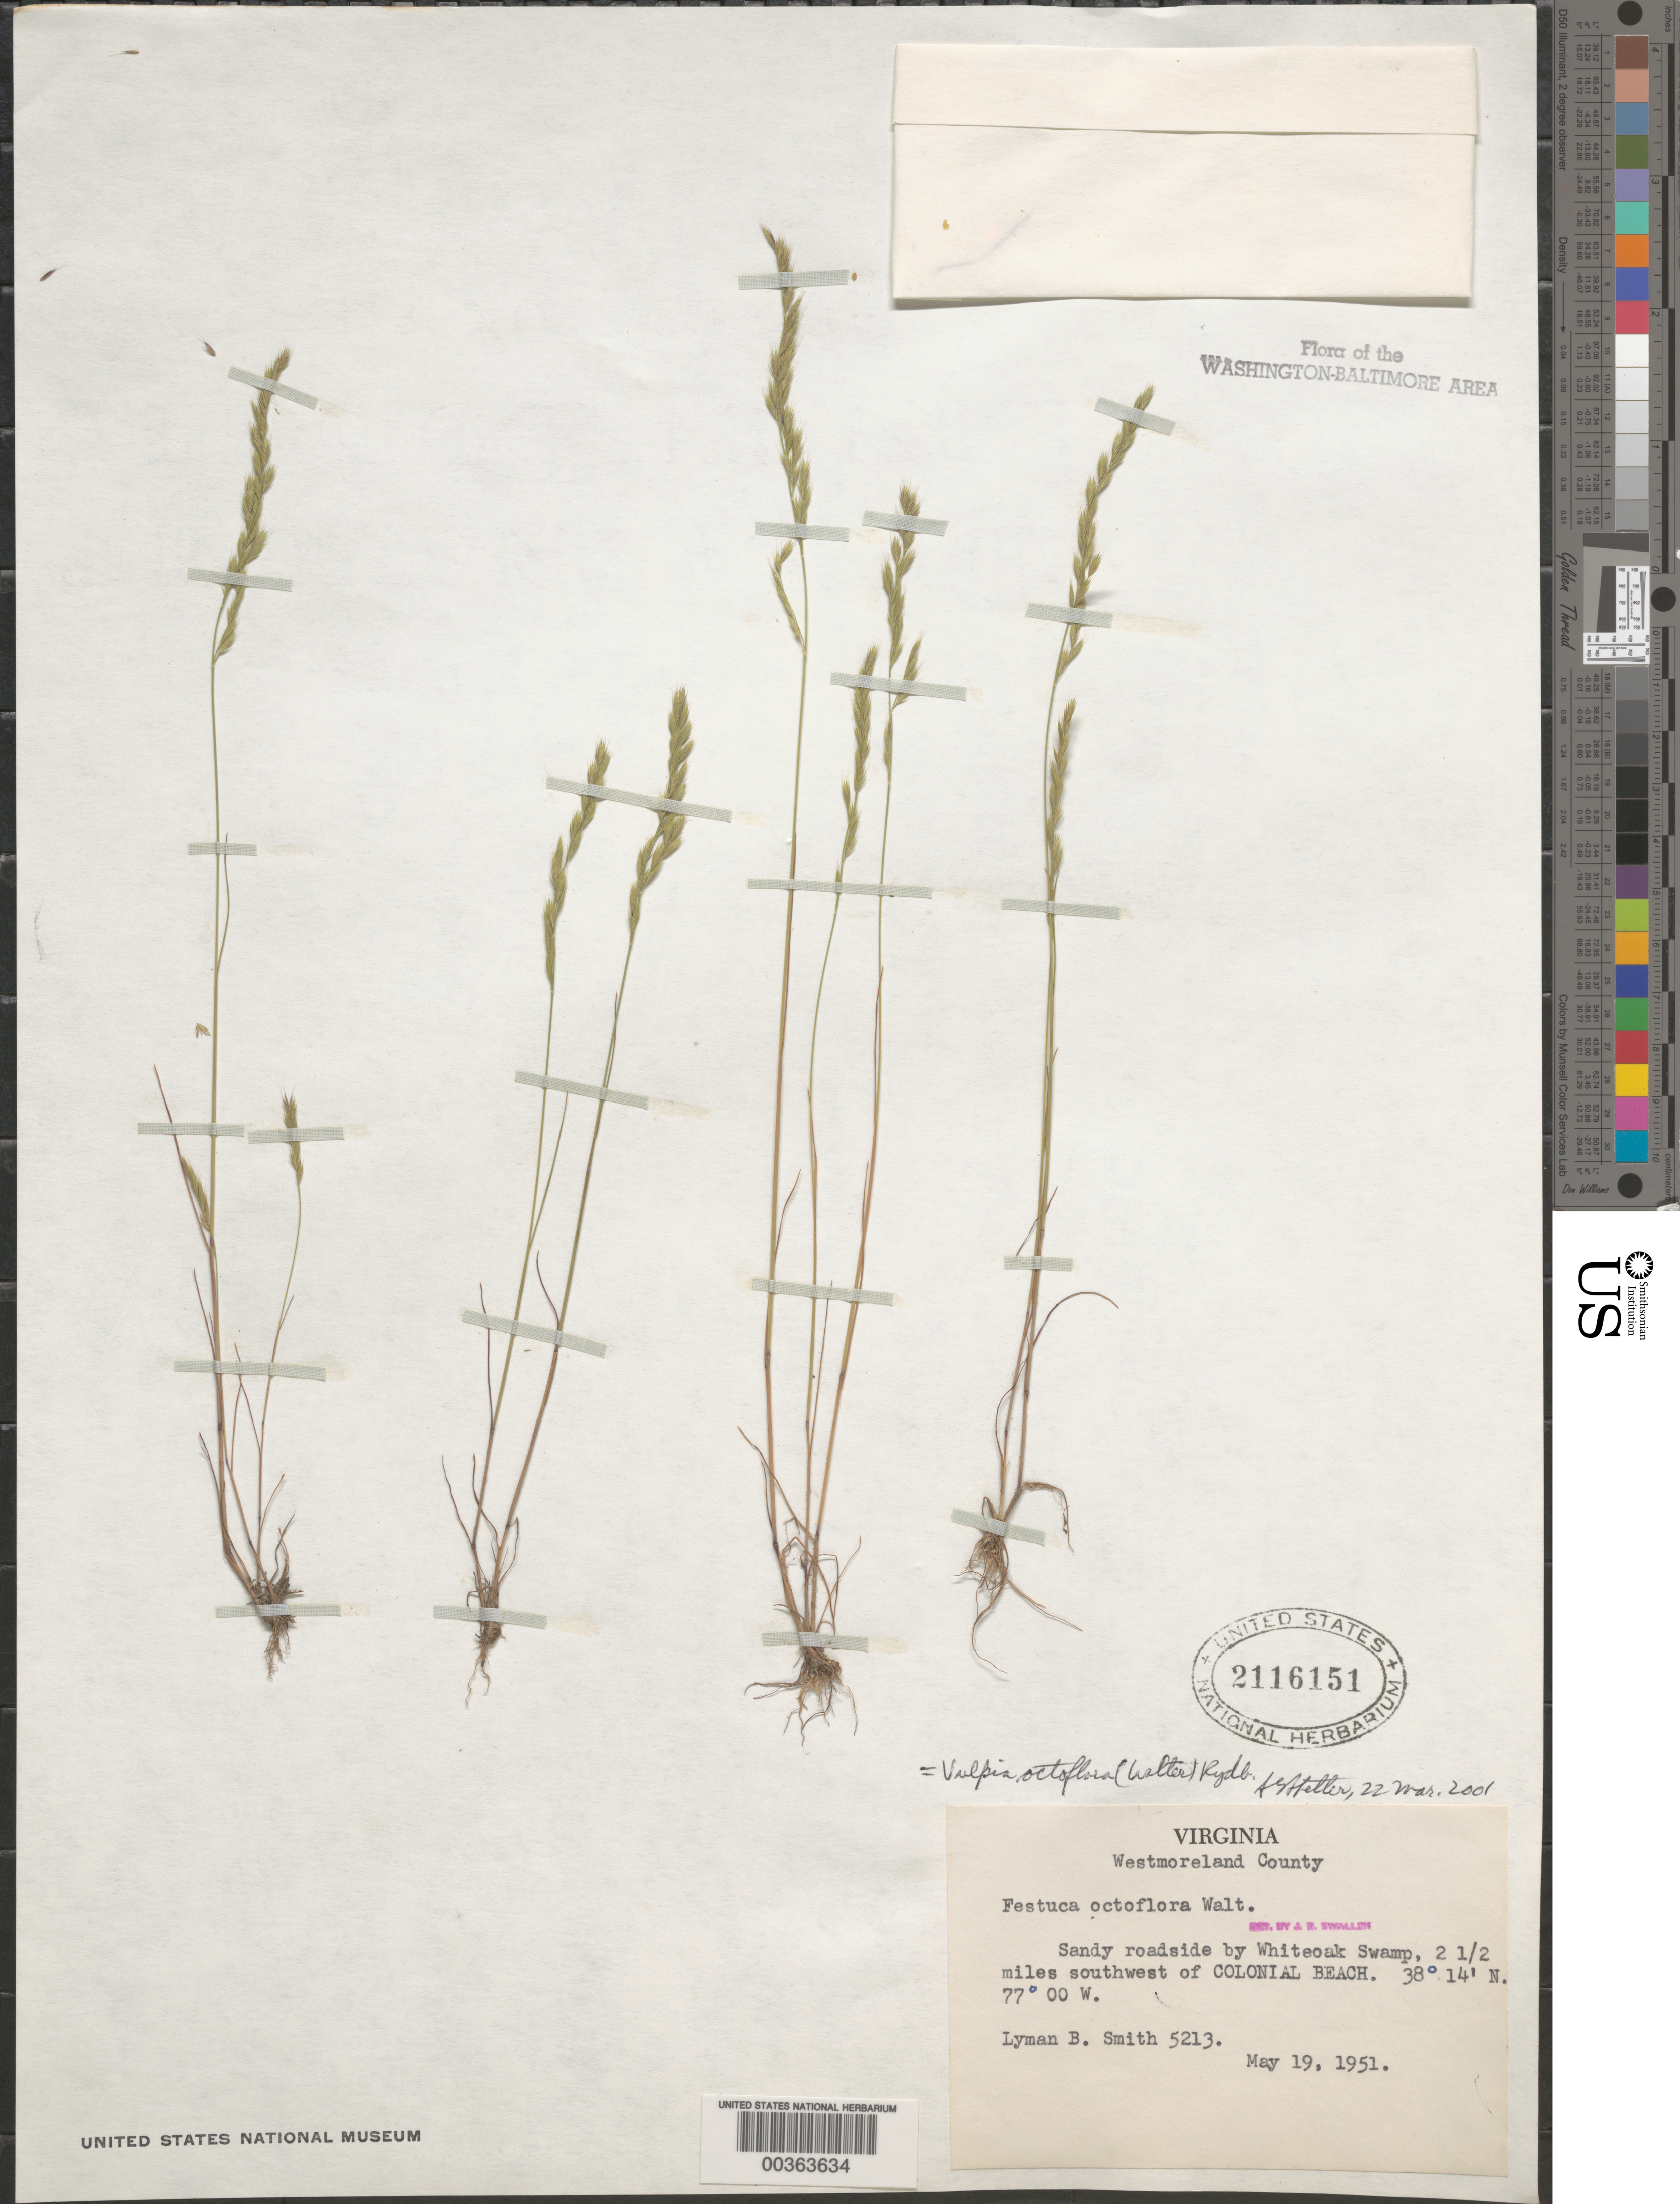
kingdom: Plantae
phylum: Tracheophyta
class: Liliopsida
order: Poales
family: Poaceae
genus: Vulpia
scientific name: Vulpia octoflora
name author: (Walter) Rydb.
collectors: L. Smith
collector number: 5213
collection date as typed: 19 May 1951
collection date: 1951-05-19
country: United States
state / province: Virginia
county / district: Westmoreland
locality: Whiteoak swamp, southwest of Colonial Beach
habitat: Sandy roadside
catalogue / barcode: US 2116151